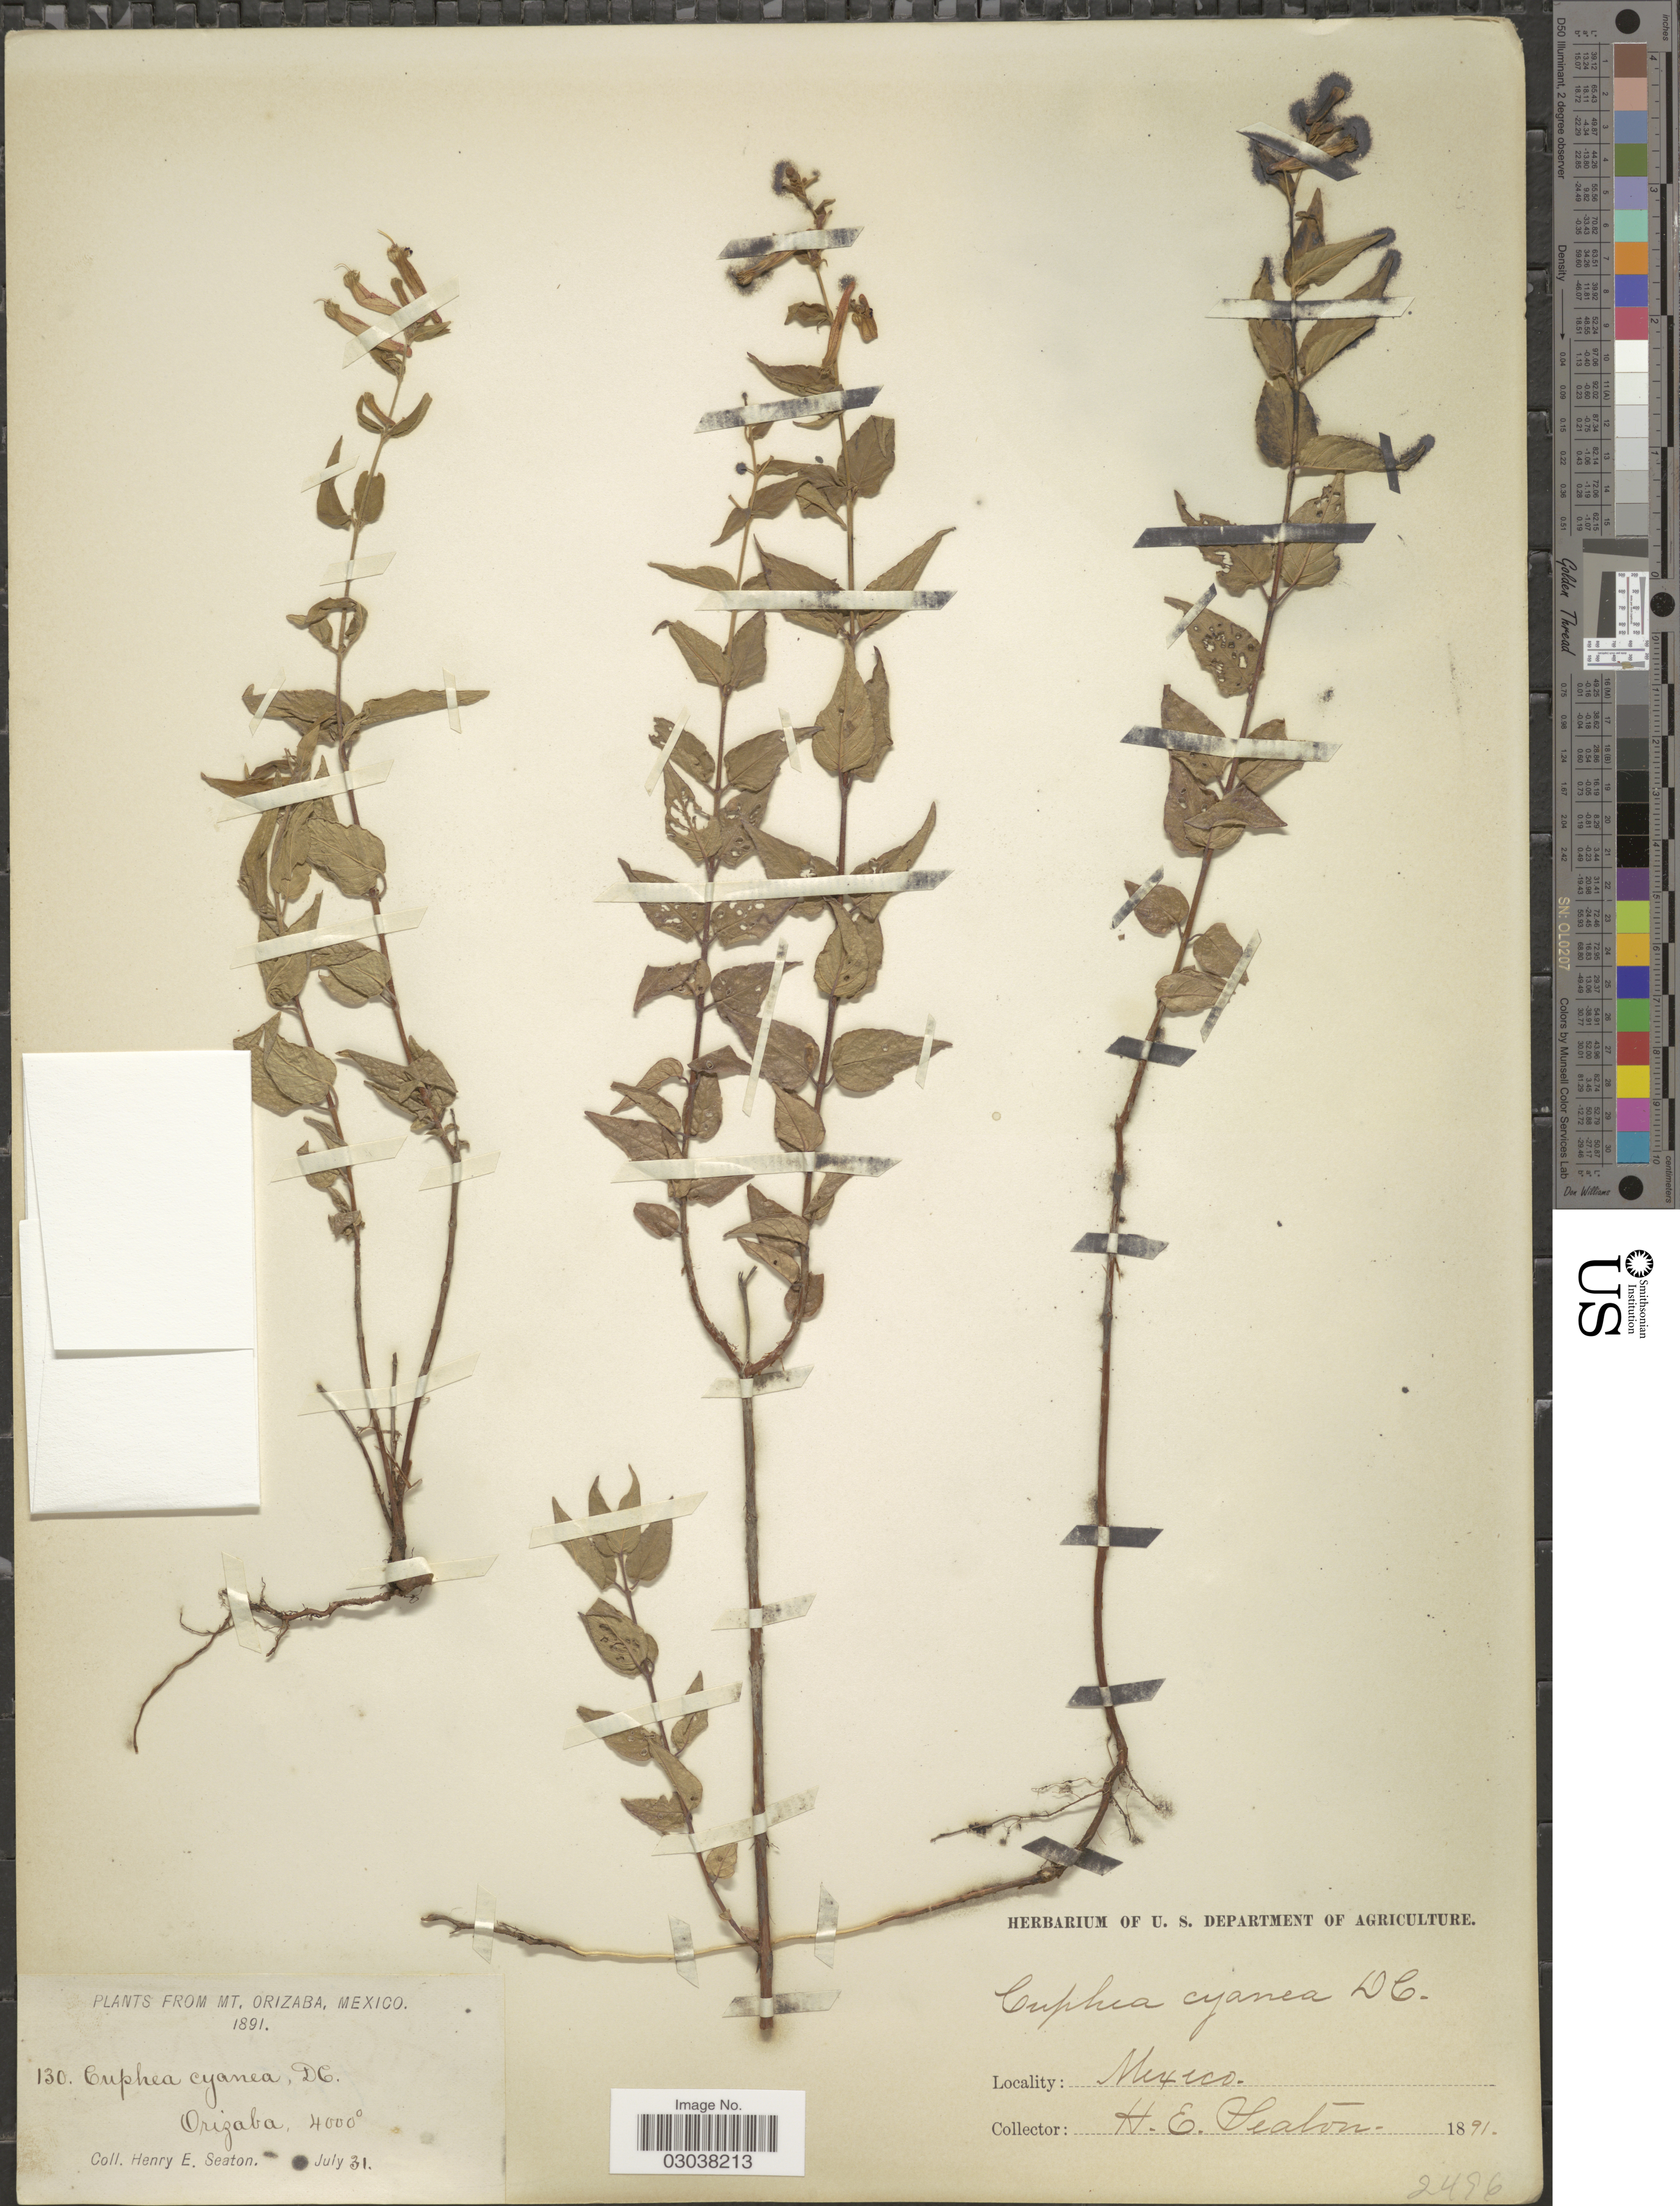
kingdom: Plantae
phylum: Tracheophyta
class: Magnoliopsida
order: Myrtales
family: Lythraceae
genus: Cuphea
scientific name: Cuphea cyanea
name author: DC.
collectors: H. E. Seaton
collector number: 130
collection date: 1891-07-31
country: Mexico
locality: Mt. Orizaba.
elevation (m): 1219